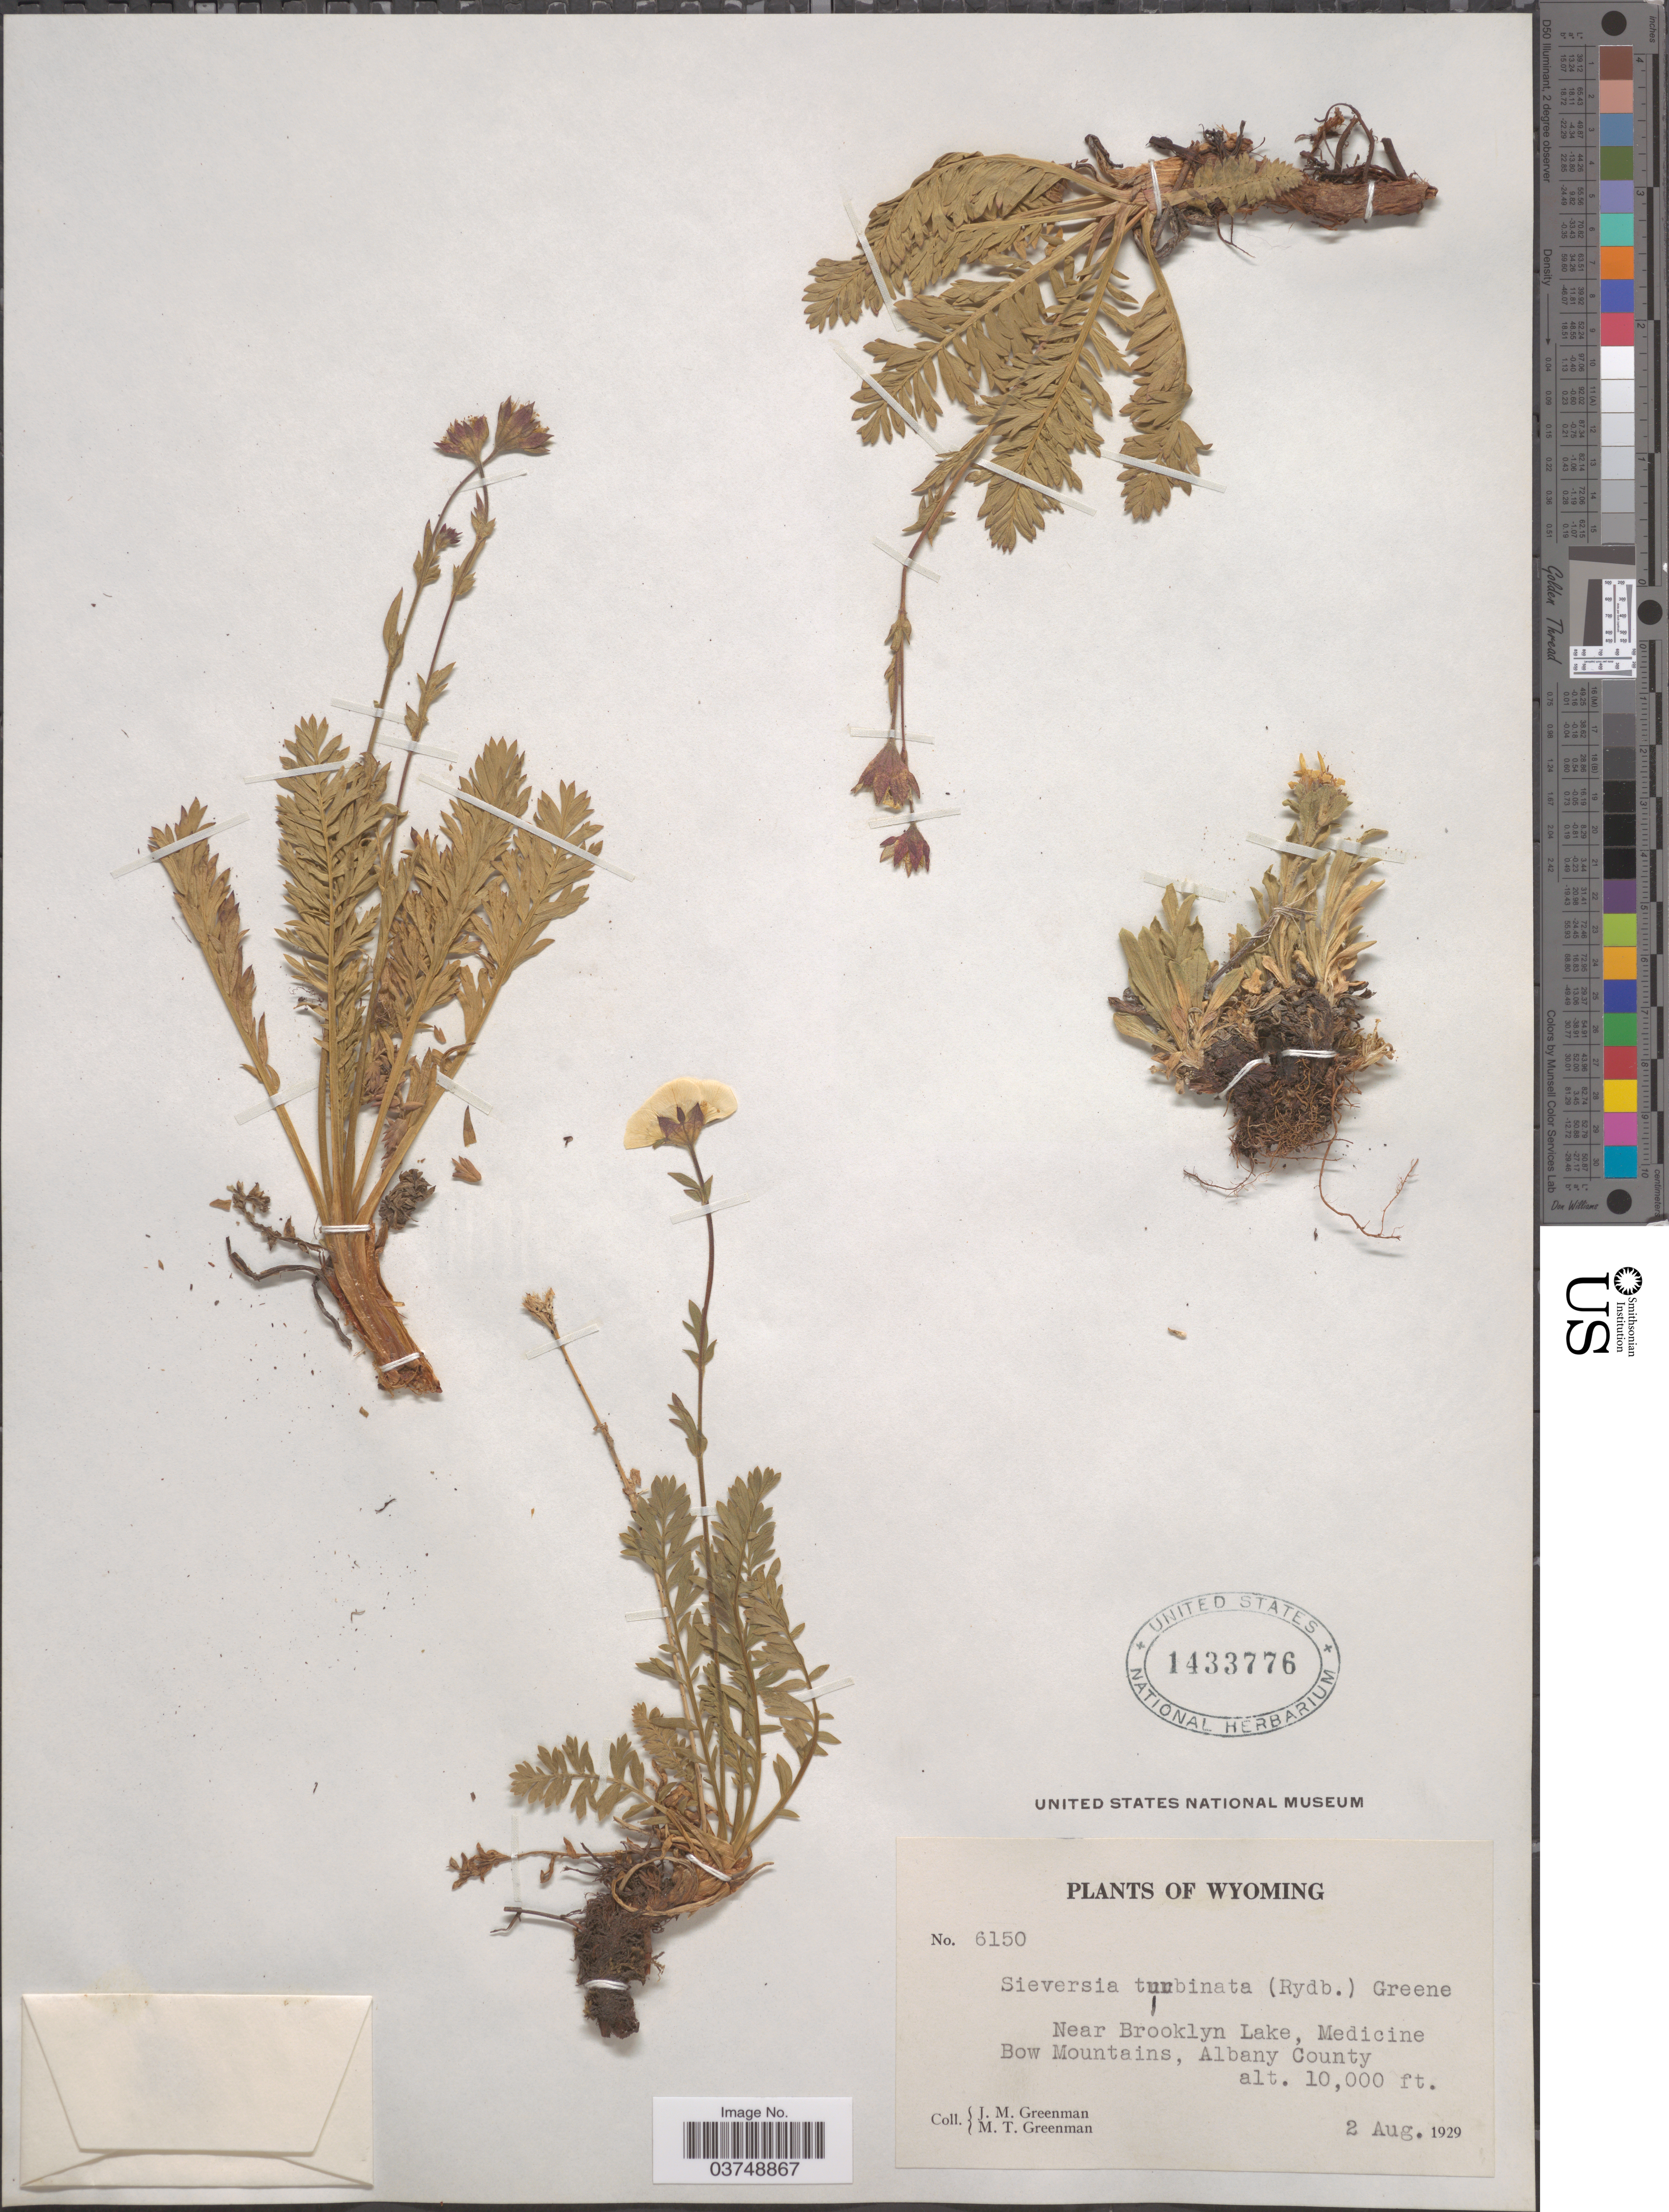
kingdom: Plantae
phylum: Tracheophyta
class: Magnoliopsida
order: Rosales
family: Rosaceae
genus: Geum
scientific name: Geum rossii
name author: (R. Br.) Ser.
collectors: J. M. Greenman & M. Greenman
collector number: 6150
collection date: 1929-08-02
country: United States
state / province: Wyoming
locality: Near Brooklyn Lake, Medicine Bow Mountains, Albany County.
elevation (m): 3048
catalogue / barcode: US 1433776